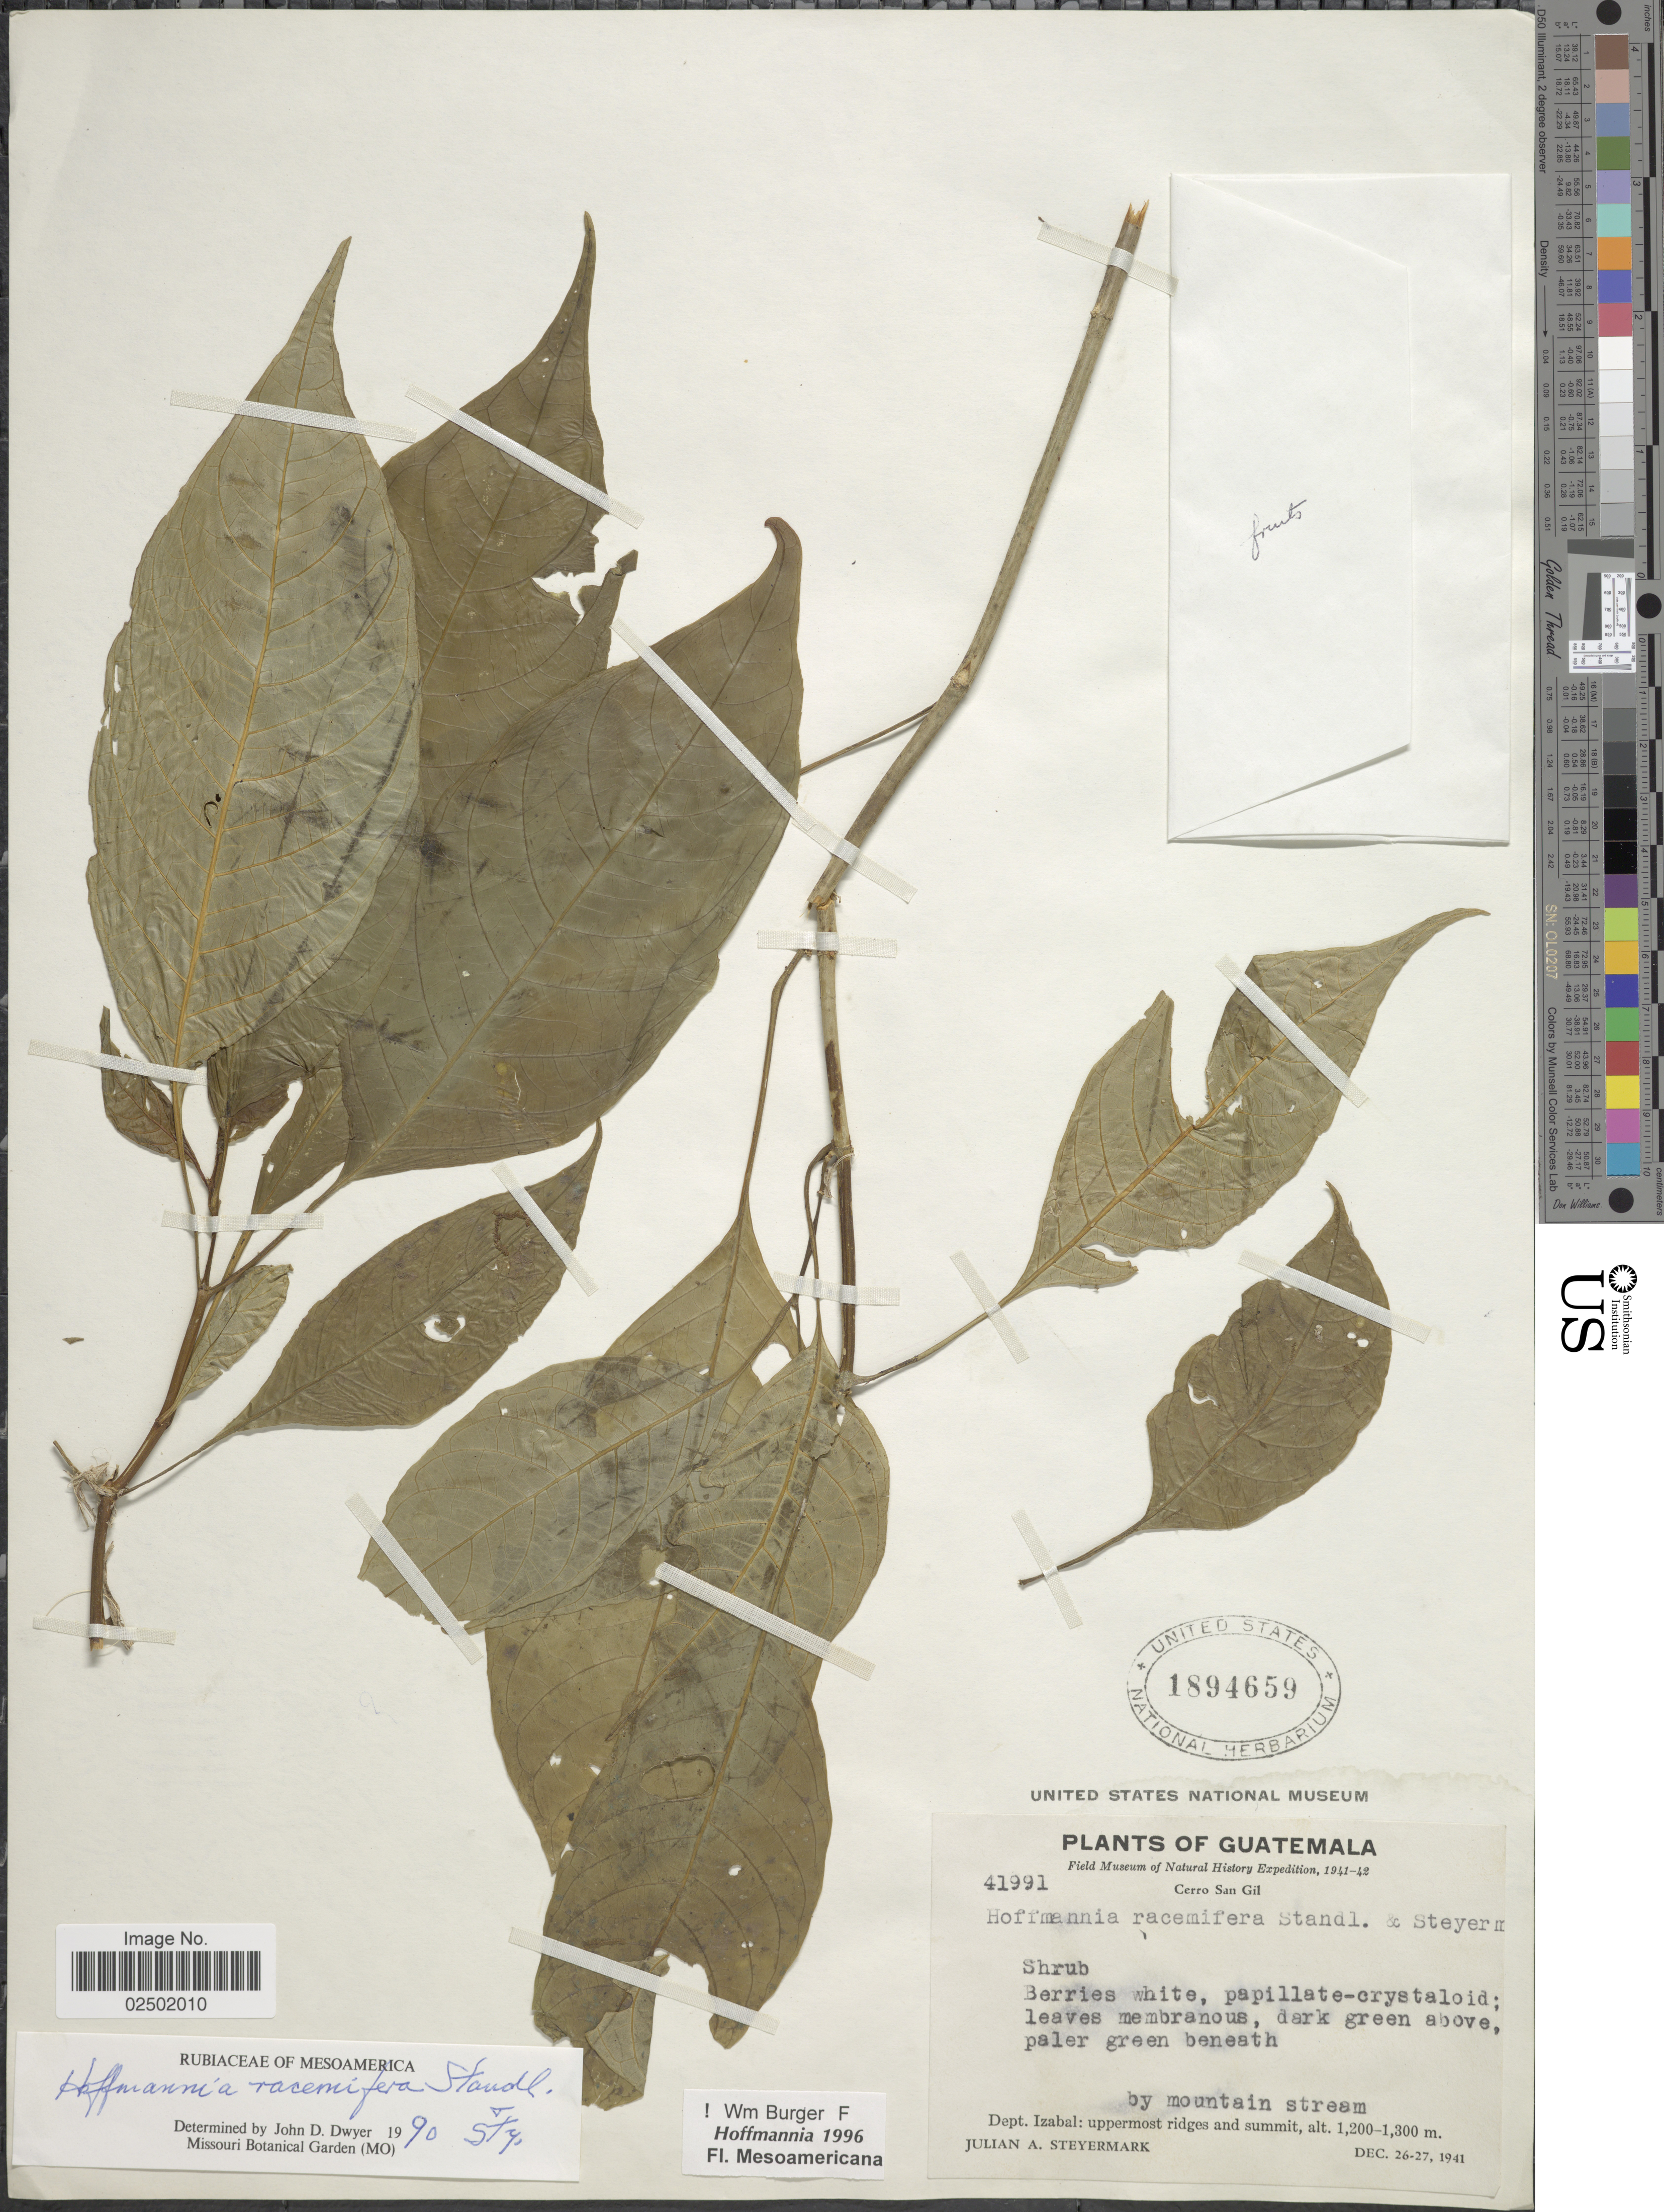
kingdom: Plantae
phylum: Tracheophyta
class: Magnoliopsida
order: Gentianales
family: Rubiaceae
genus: Hoffmannia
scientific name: Hoffmannia racemifera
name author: Standl. & Steyerm.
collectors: J. Steyermark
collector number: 41991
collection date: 1941-12-26/1941-12-27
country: Guatemala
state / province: Izabal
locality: Cerro San Gil.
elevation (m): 1200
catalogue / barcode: US 1894659